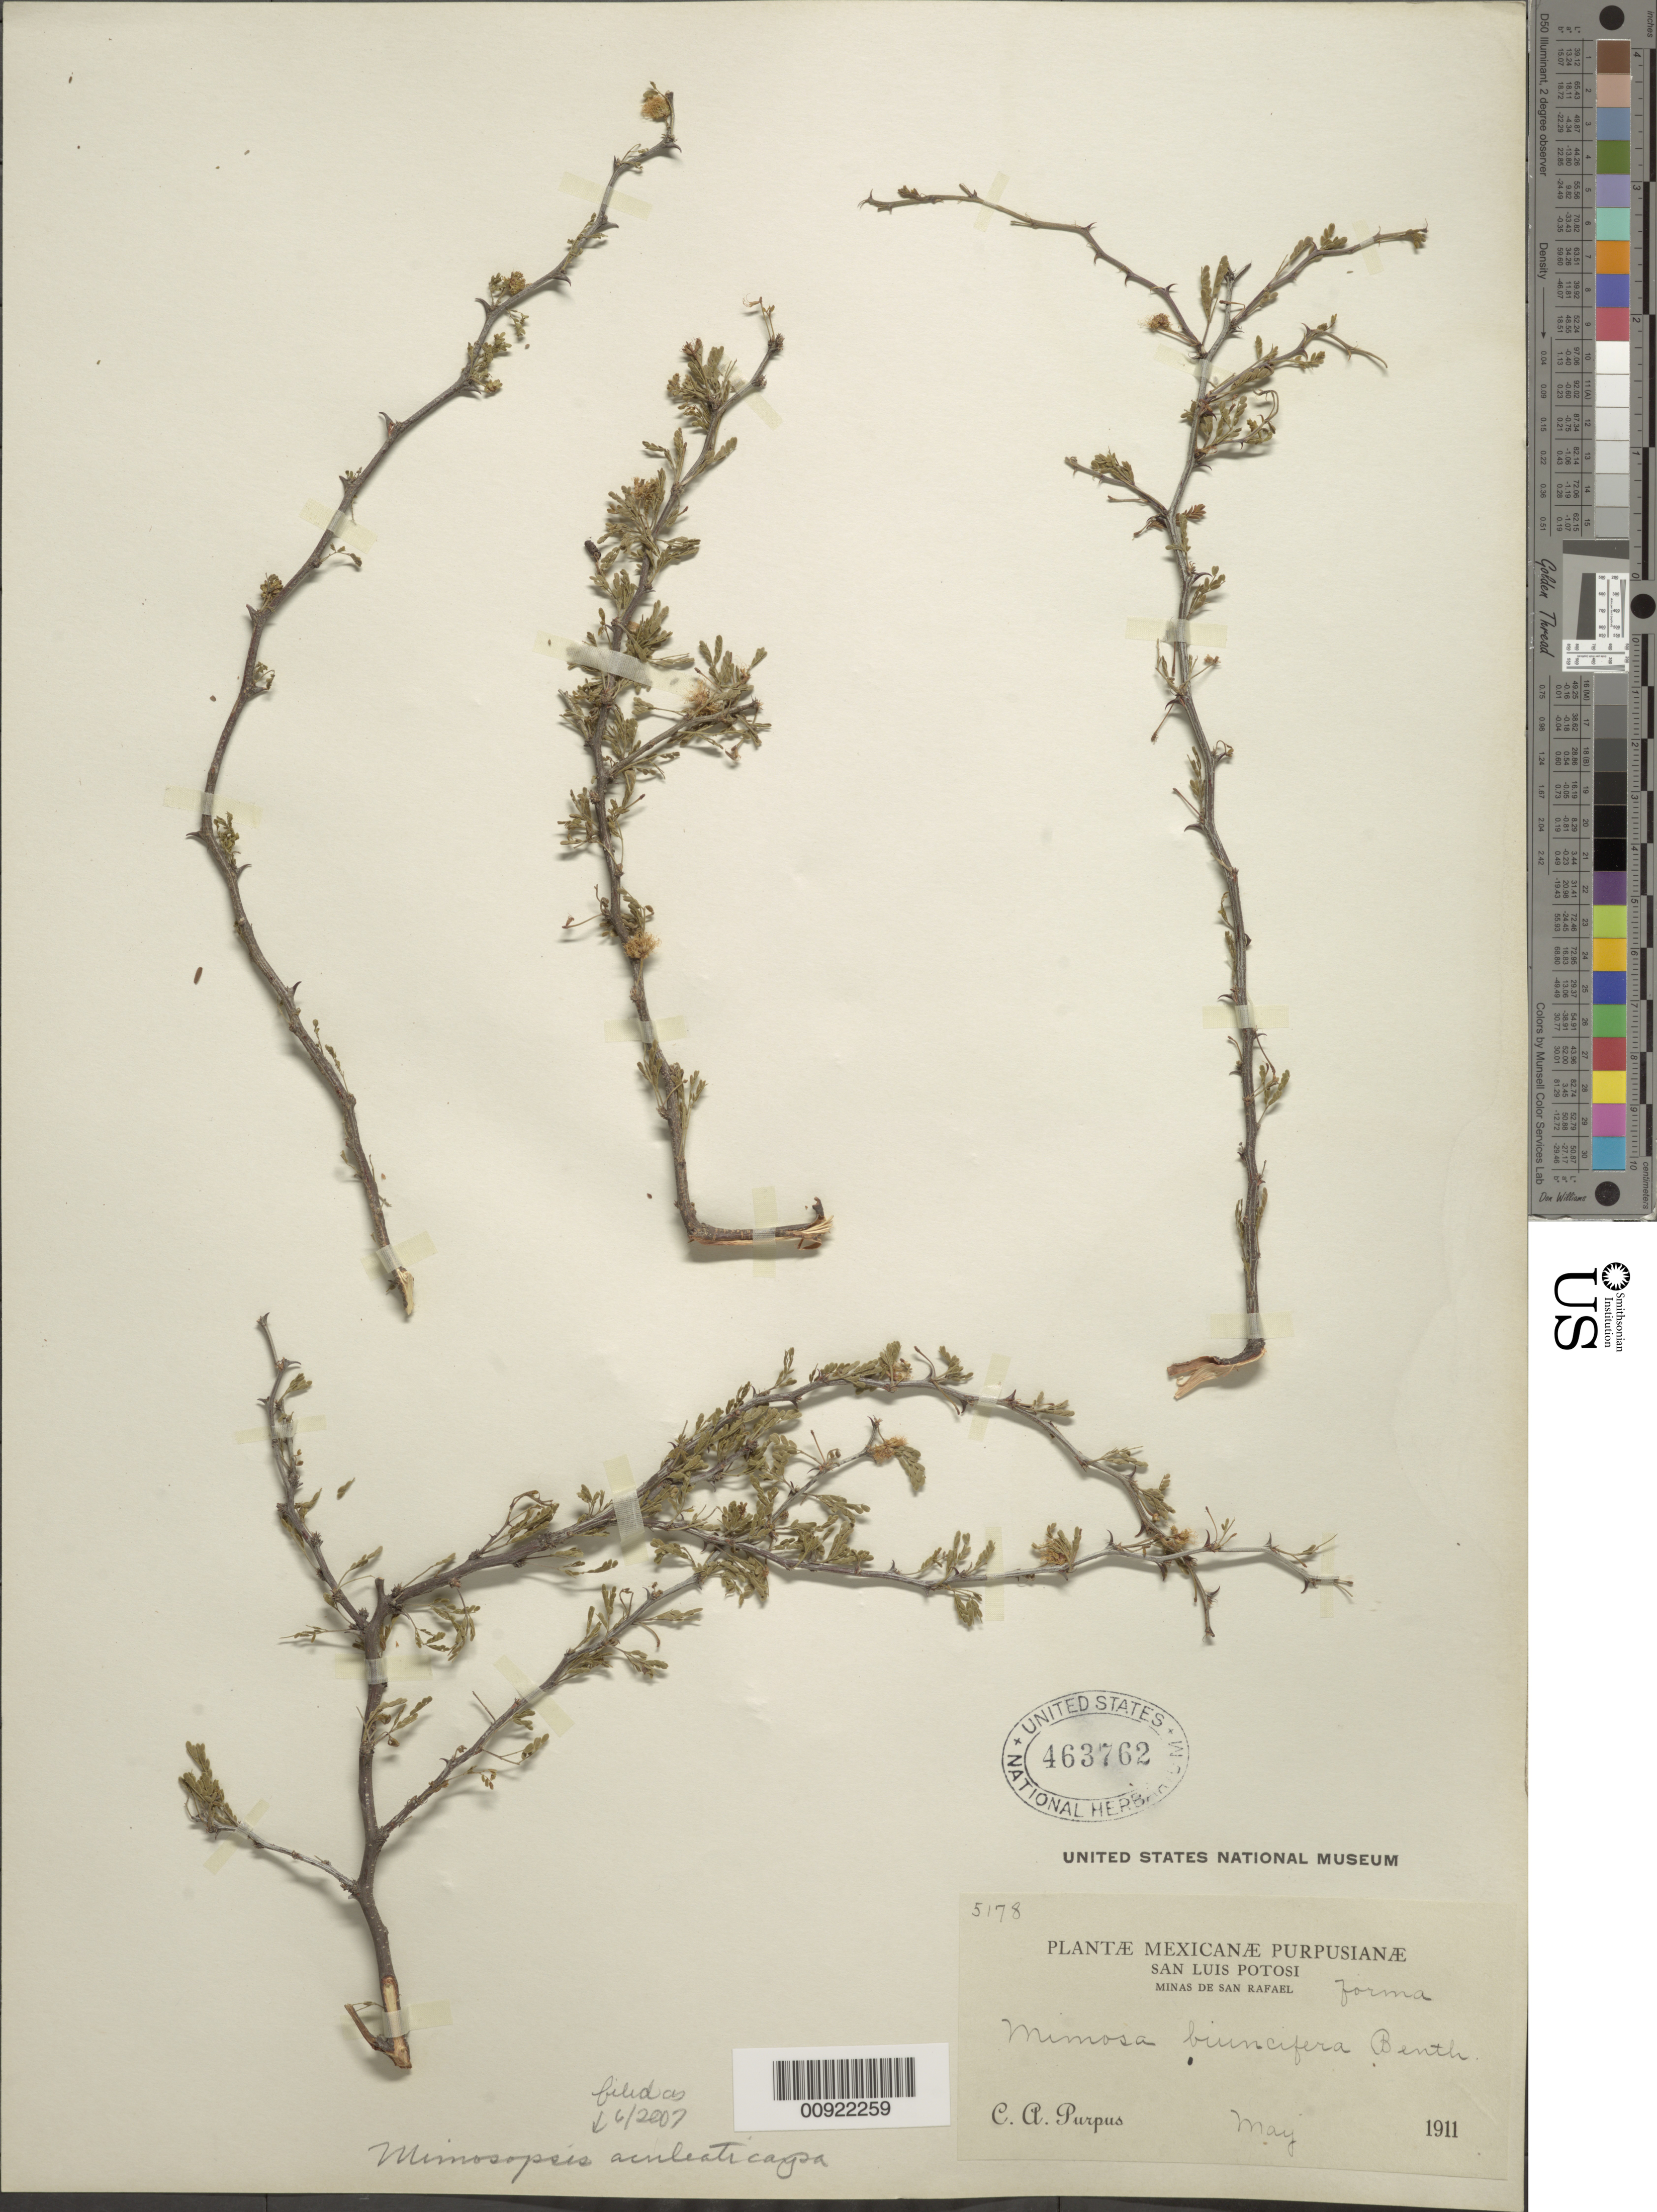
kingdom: Plantae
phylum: Tracheophyta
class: Magnoliopsida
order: Fabales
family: Fabaceae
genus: Mimosa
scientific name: Mimosa aculeaticarpa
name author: Ortega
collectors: C. A. Purpus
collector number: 5178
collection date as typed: May 1911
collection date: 1911-05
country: Mexico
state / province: San Luis Potosí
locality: San Luis Potosí. Minas de San Rafael.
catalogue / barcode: US 463762